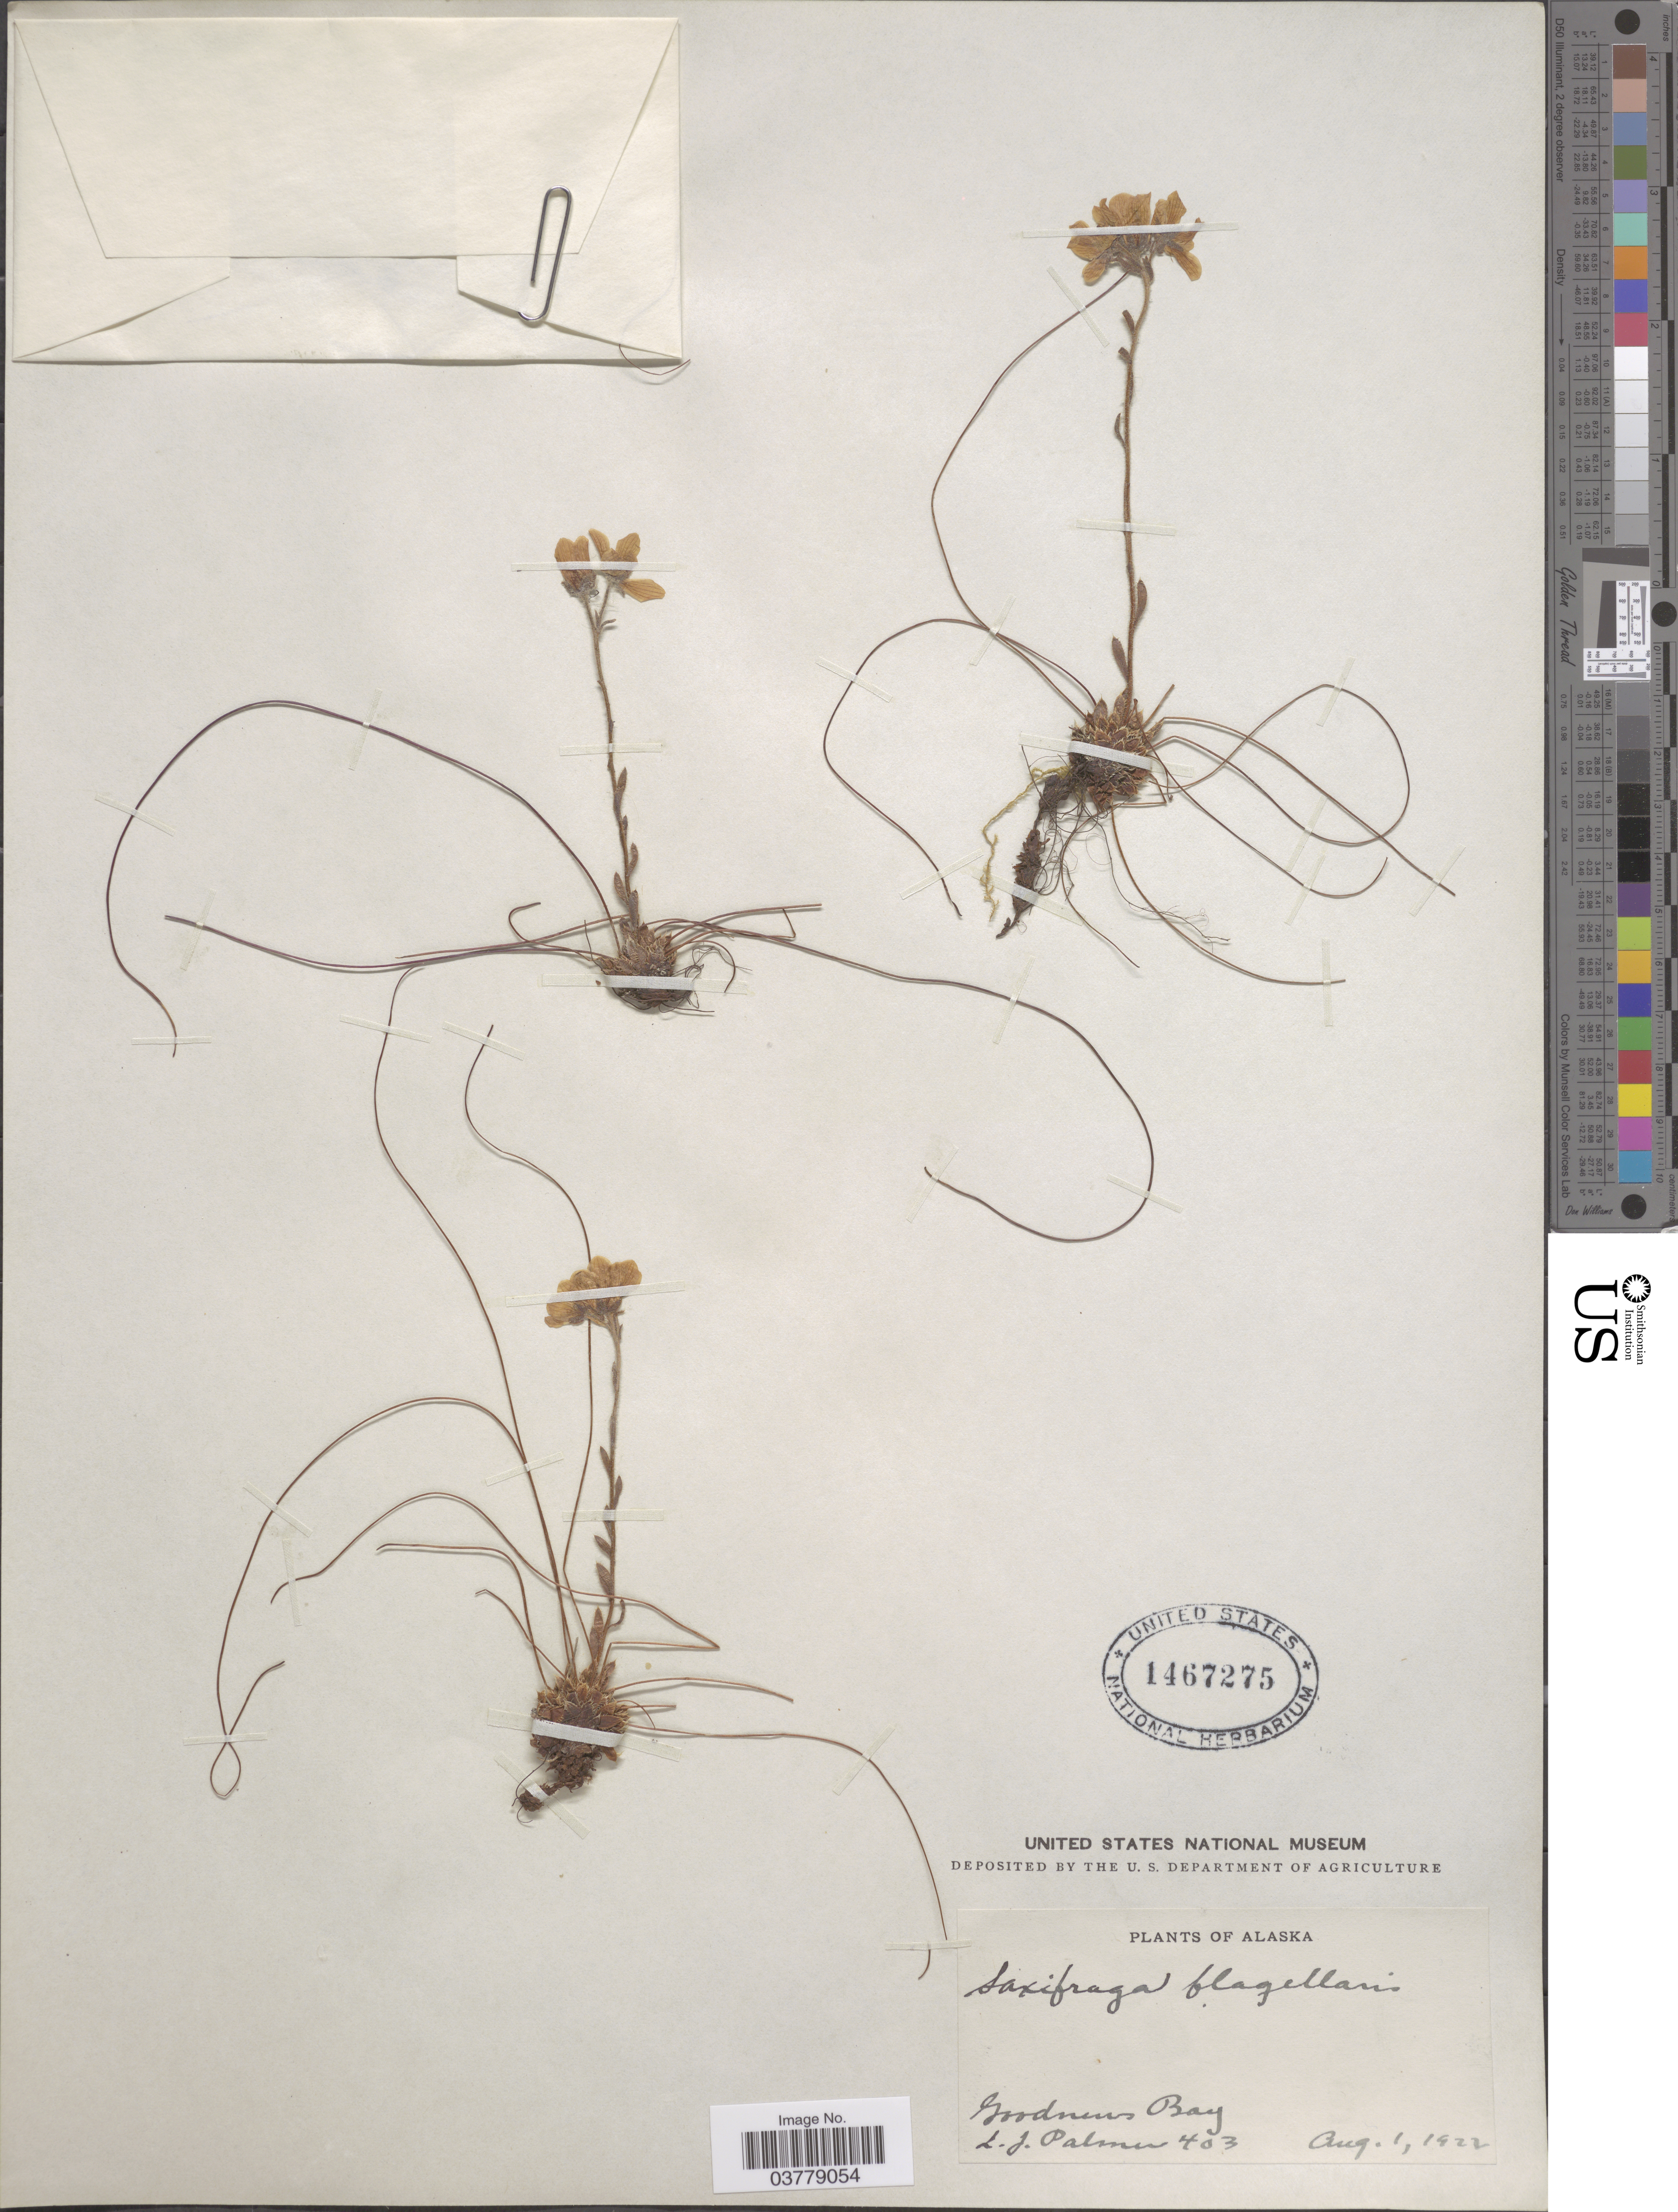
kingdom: Plantae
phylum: Tracheophyta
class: Magnoliopsida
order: Saxifragales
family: Saxifragaceae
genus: Saxifraga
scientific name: Saxifraga flagellaris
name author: Willd. ex Sternb.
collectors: L. J. Palmer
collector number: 403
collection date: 1922-08-01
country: United States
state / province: Alaska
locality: Goodnews Bay.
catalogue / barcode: US 1467275